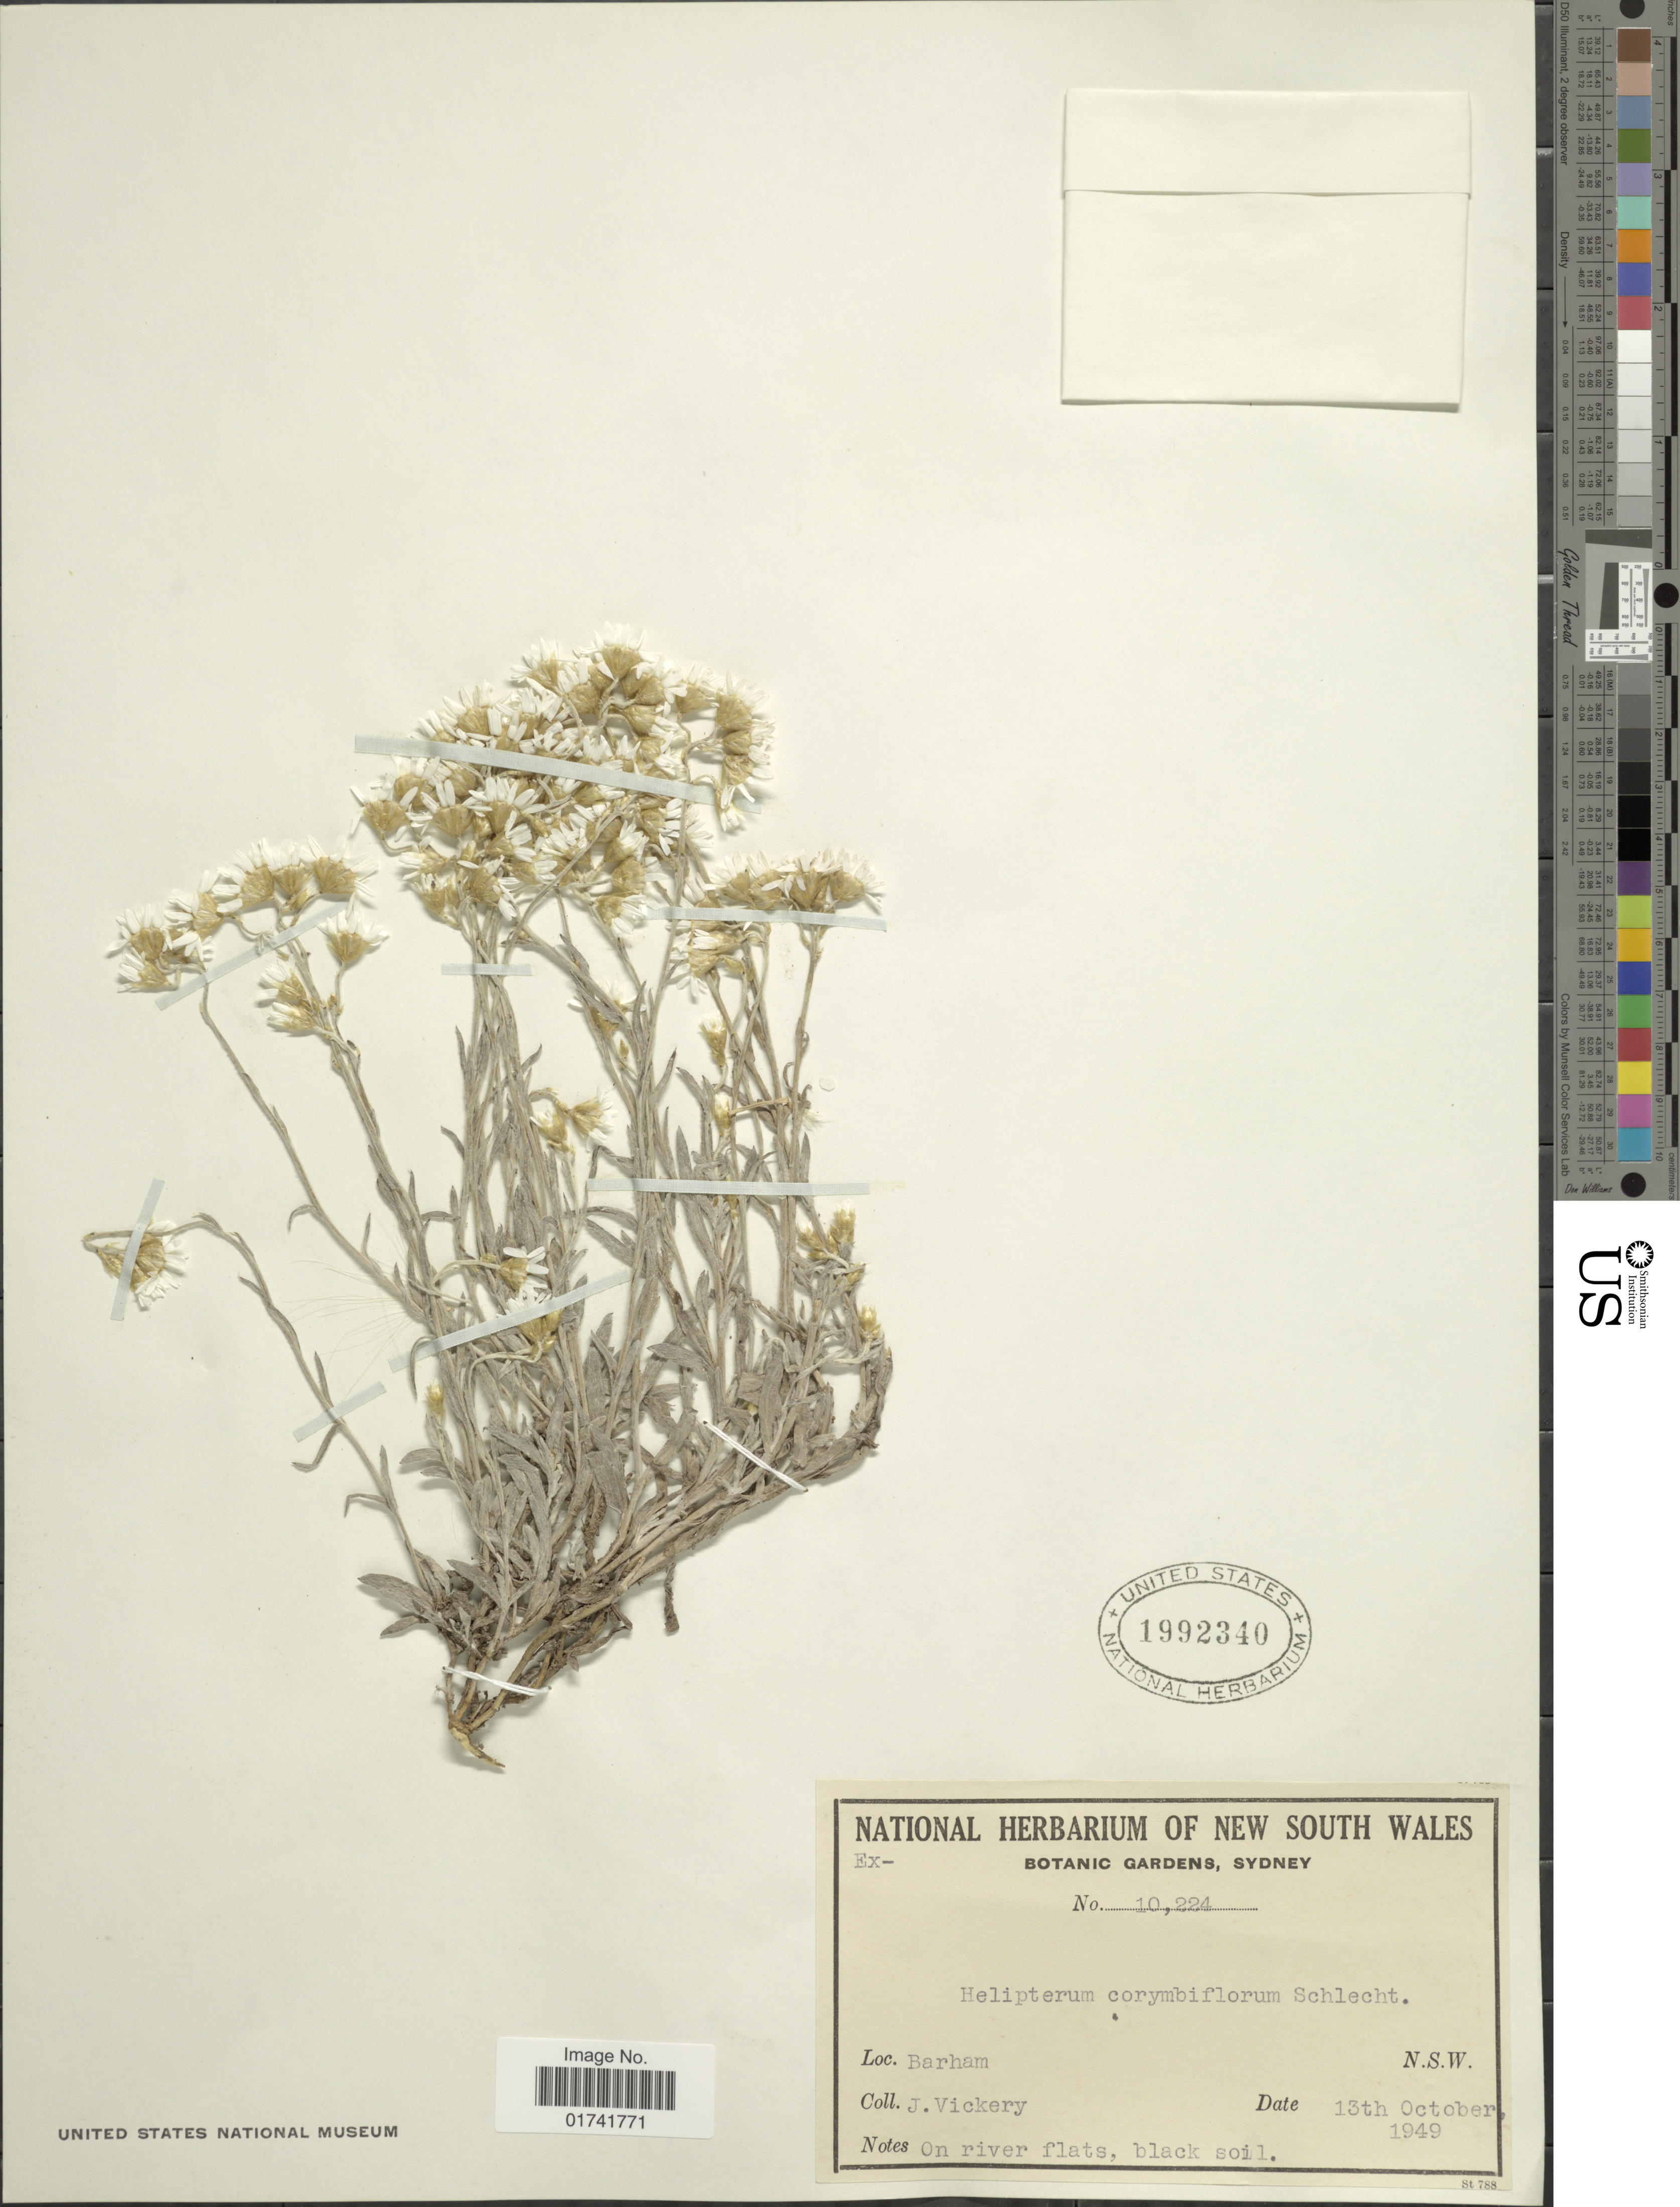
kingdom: Plantae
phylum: Tracheophyta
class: Magnoliopsida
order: Asterales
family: Asteraceae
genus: Rhodanthe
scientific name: Rhodanthe corymbiflora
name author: (Schltdl.) Paul G. Wilson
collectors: J. Vickery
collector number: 10224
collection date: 1949-10-13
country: Australia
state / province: New South Wales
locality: Barham, on river flats.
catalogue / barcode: US 1992340